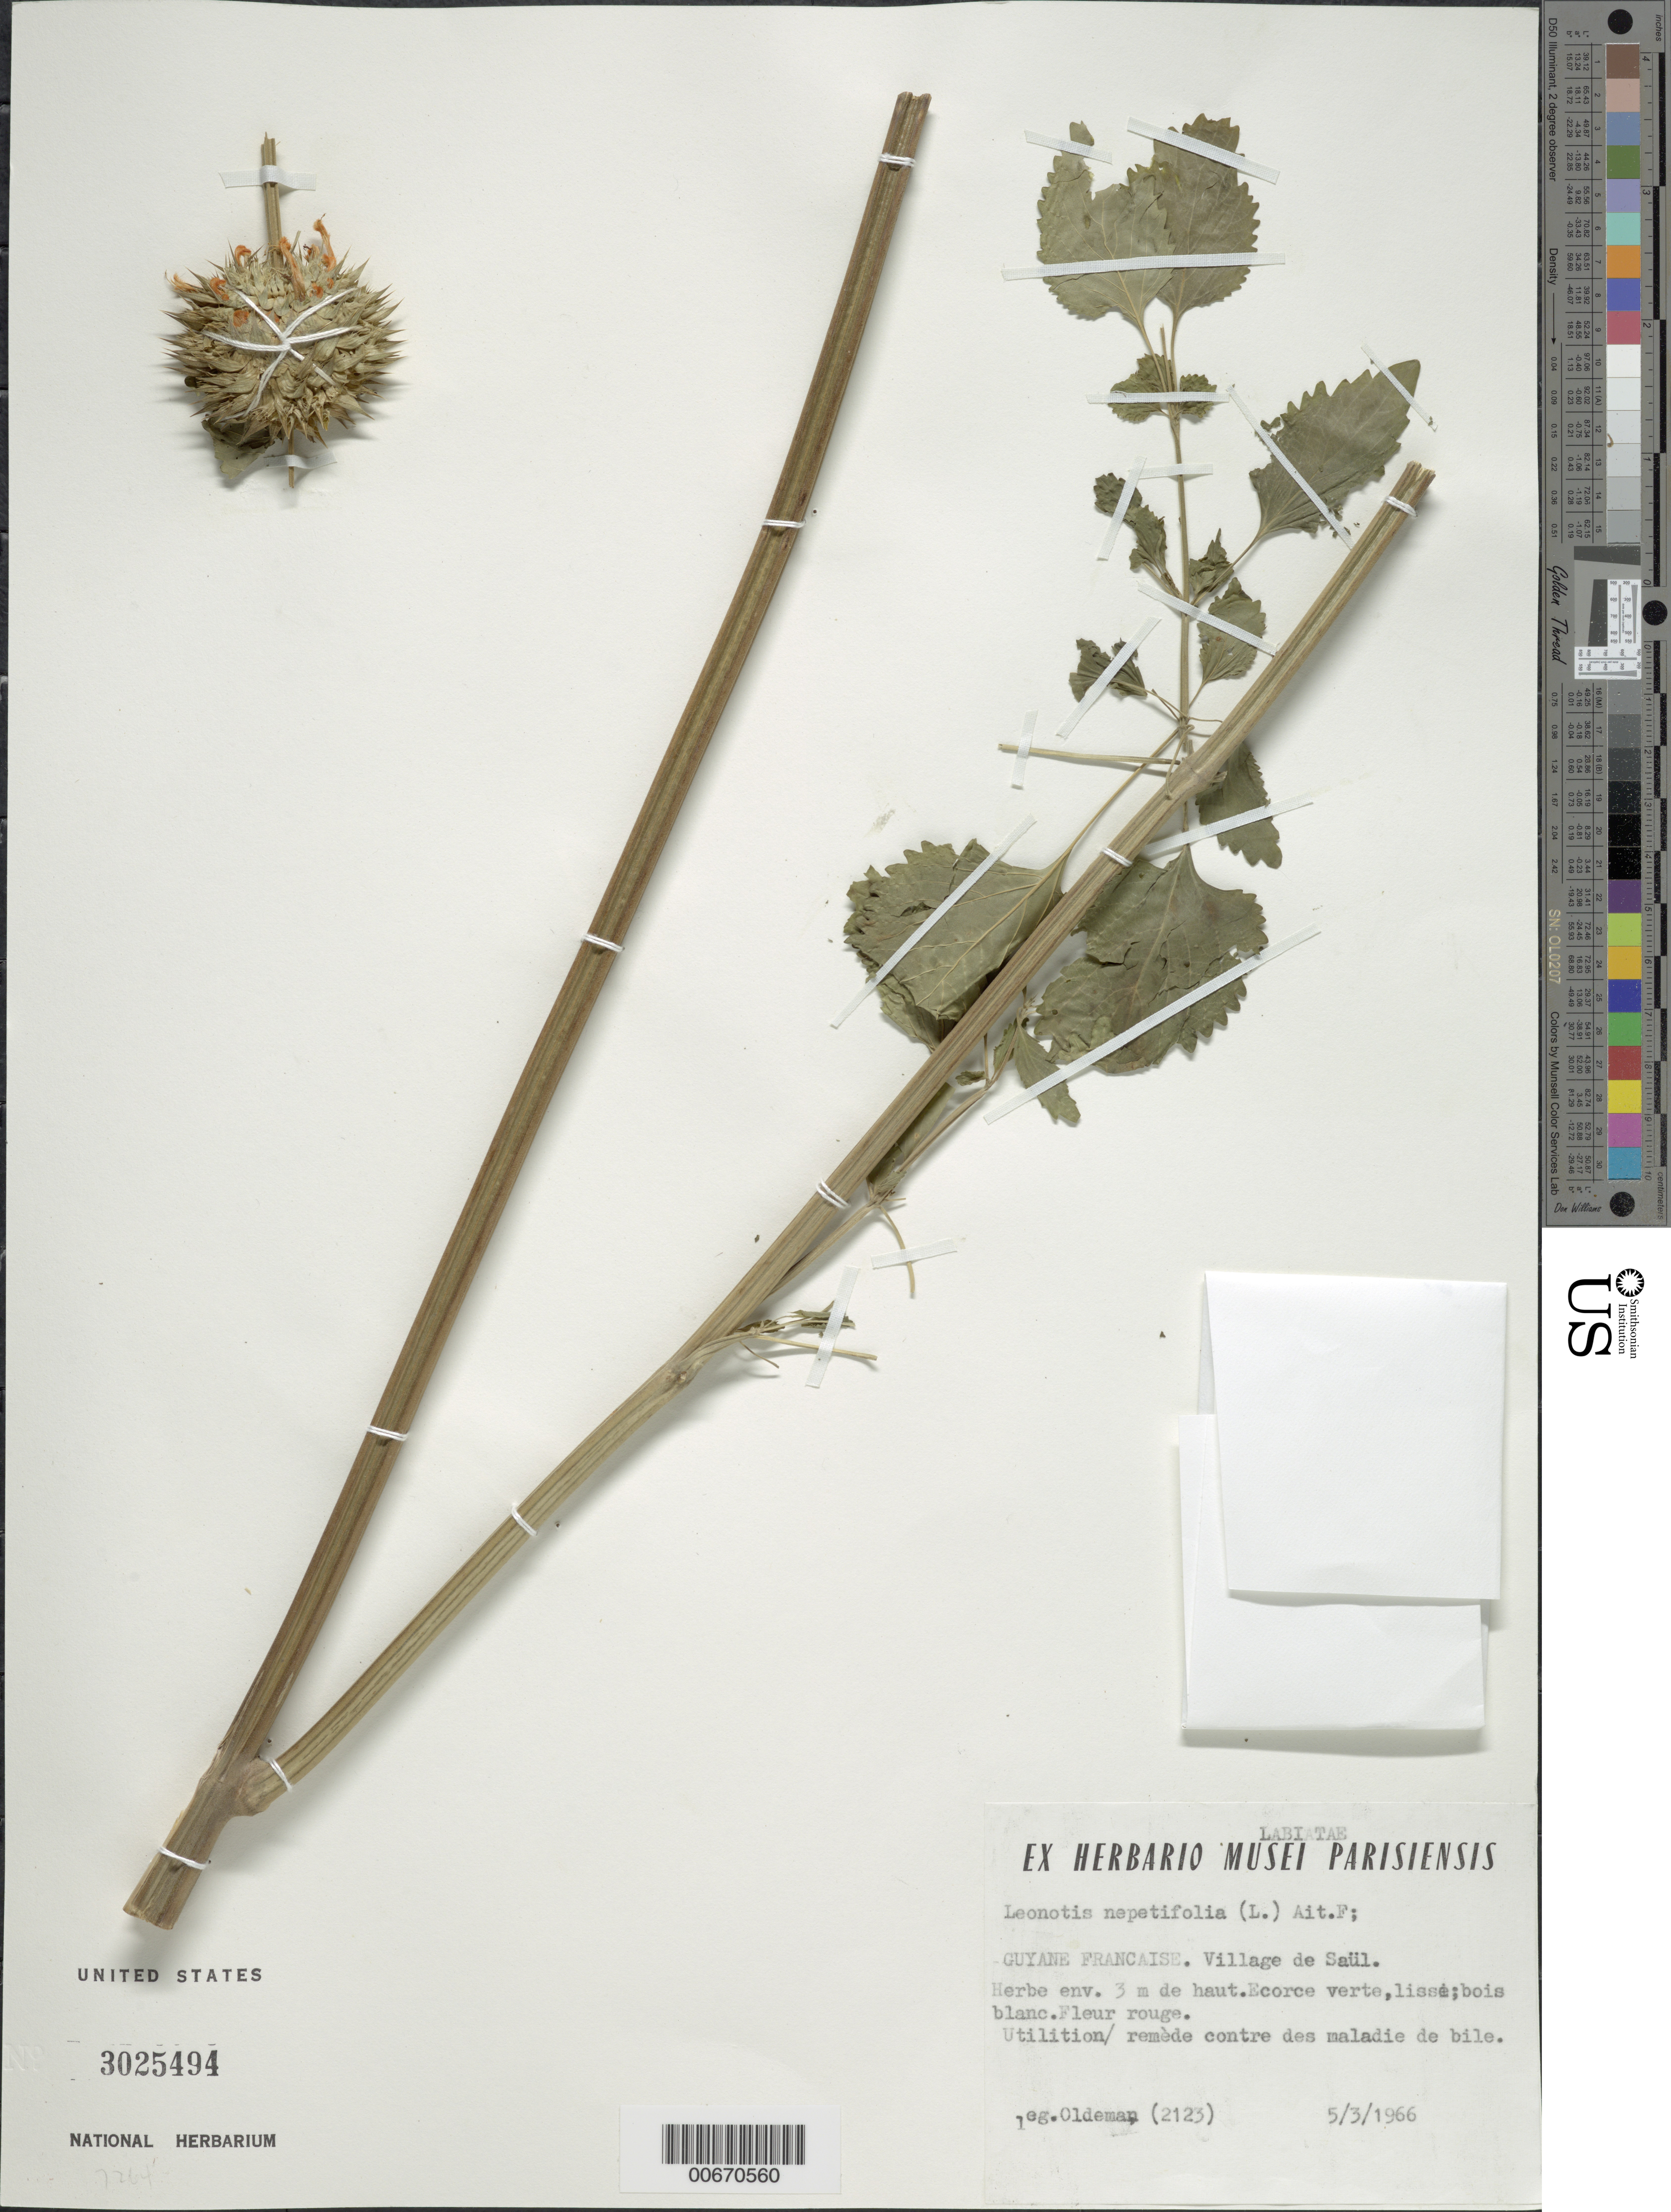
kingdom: Plantae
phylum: Tracheophyta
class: Magnoliopsida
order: Lamiales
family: Lamiaceae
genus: Leonotis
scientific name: Leonotis nepetifolia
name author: (L.) R. Br.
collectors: R. Oldeman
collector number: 2123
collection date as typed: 3-May-66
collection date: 1966-05-03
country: French Guiana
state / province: Saint-Laurent-du-Maroni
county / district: Saül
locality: Saül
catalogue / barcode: US 3025494